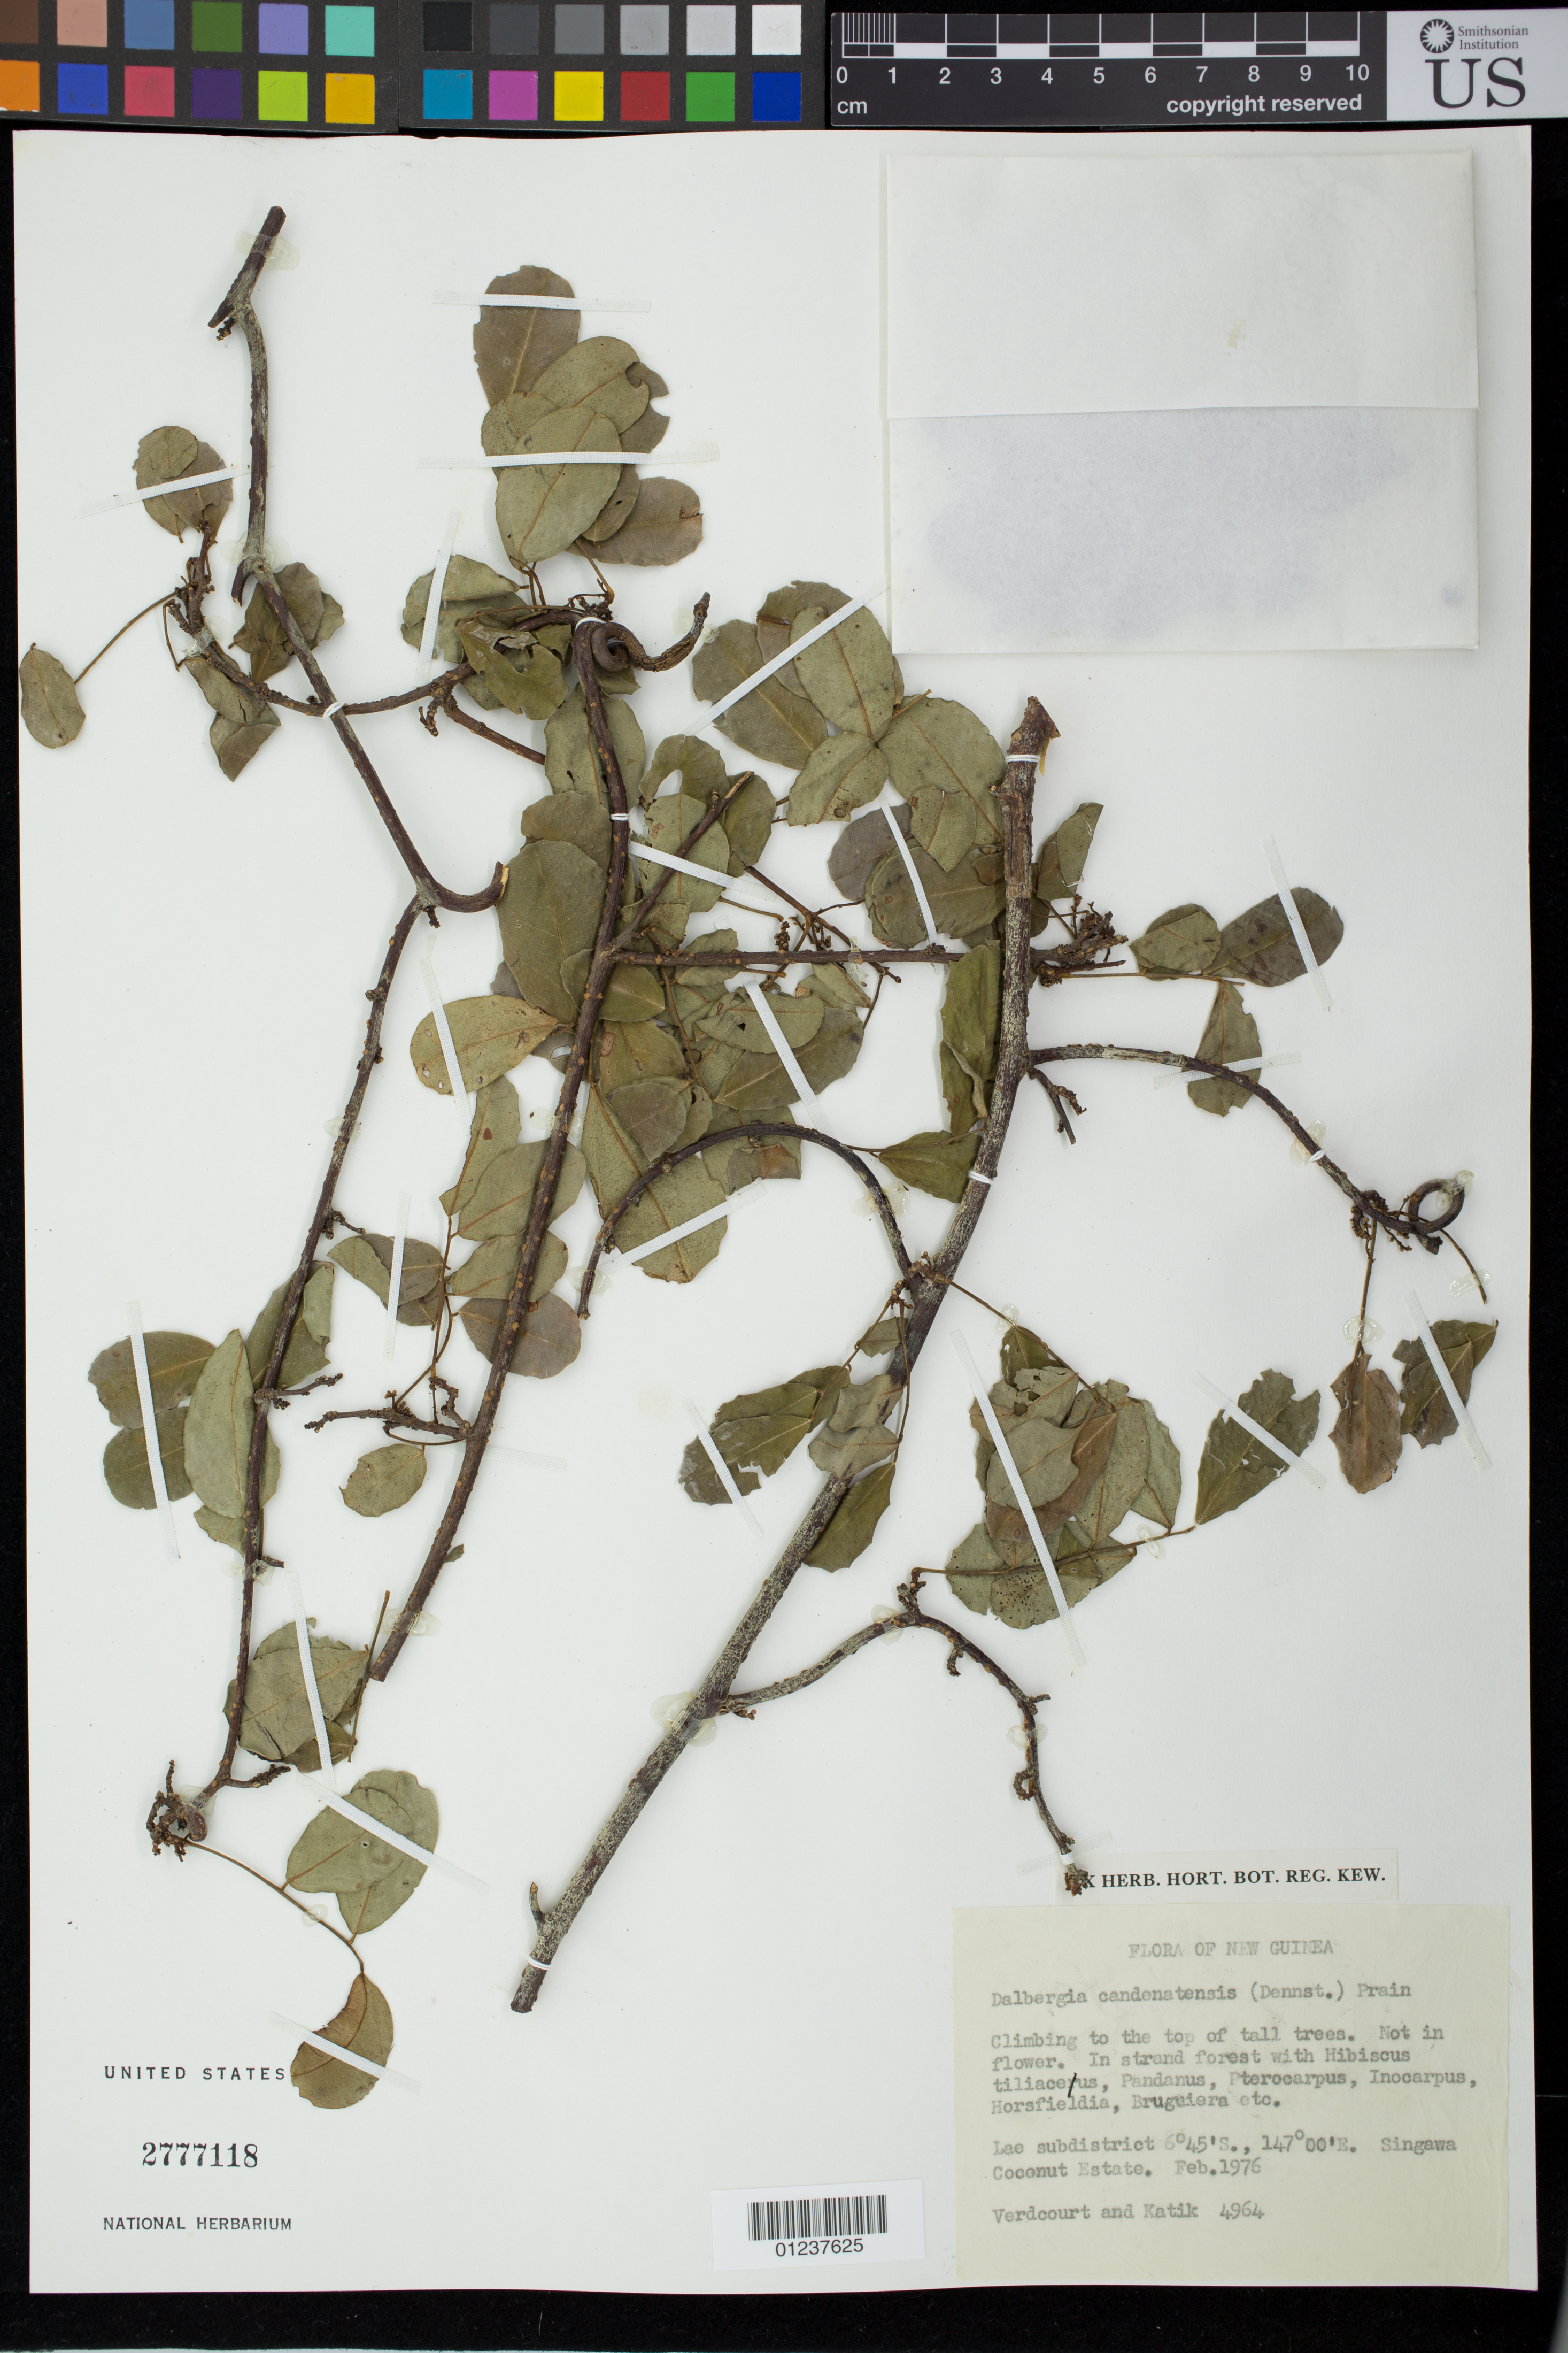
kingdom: Plantae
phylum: Tracheophyta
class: Magnoliopsida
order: Fabales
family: Fabaceae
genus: Dalbergia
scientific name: Dalbergia candenatensis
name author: (Dennst.) Pr.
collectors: -. Verdcourt & P. Katik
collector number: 4964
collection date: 1976-02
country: Papua New Guinea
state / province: Morobe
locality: Lae subdistrict, Singawa Coconut Estate.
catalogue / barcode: US 2777118